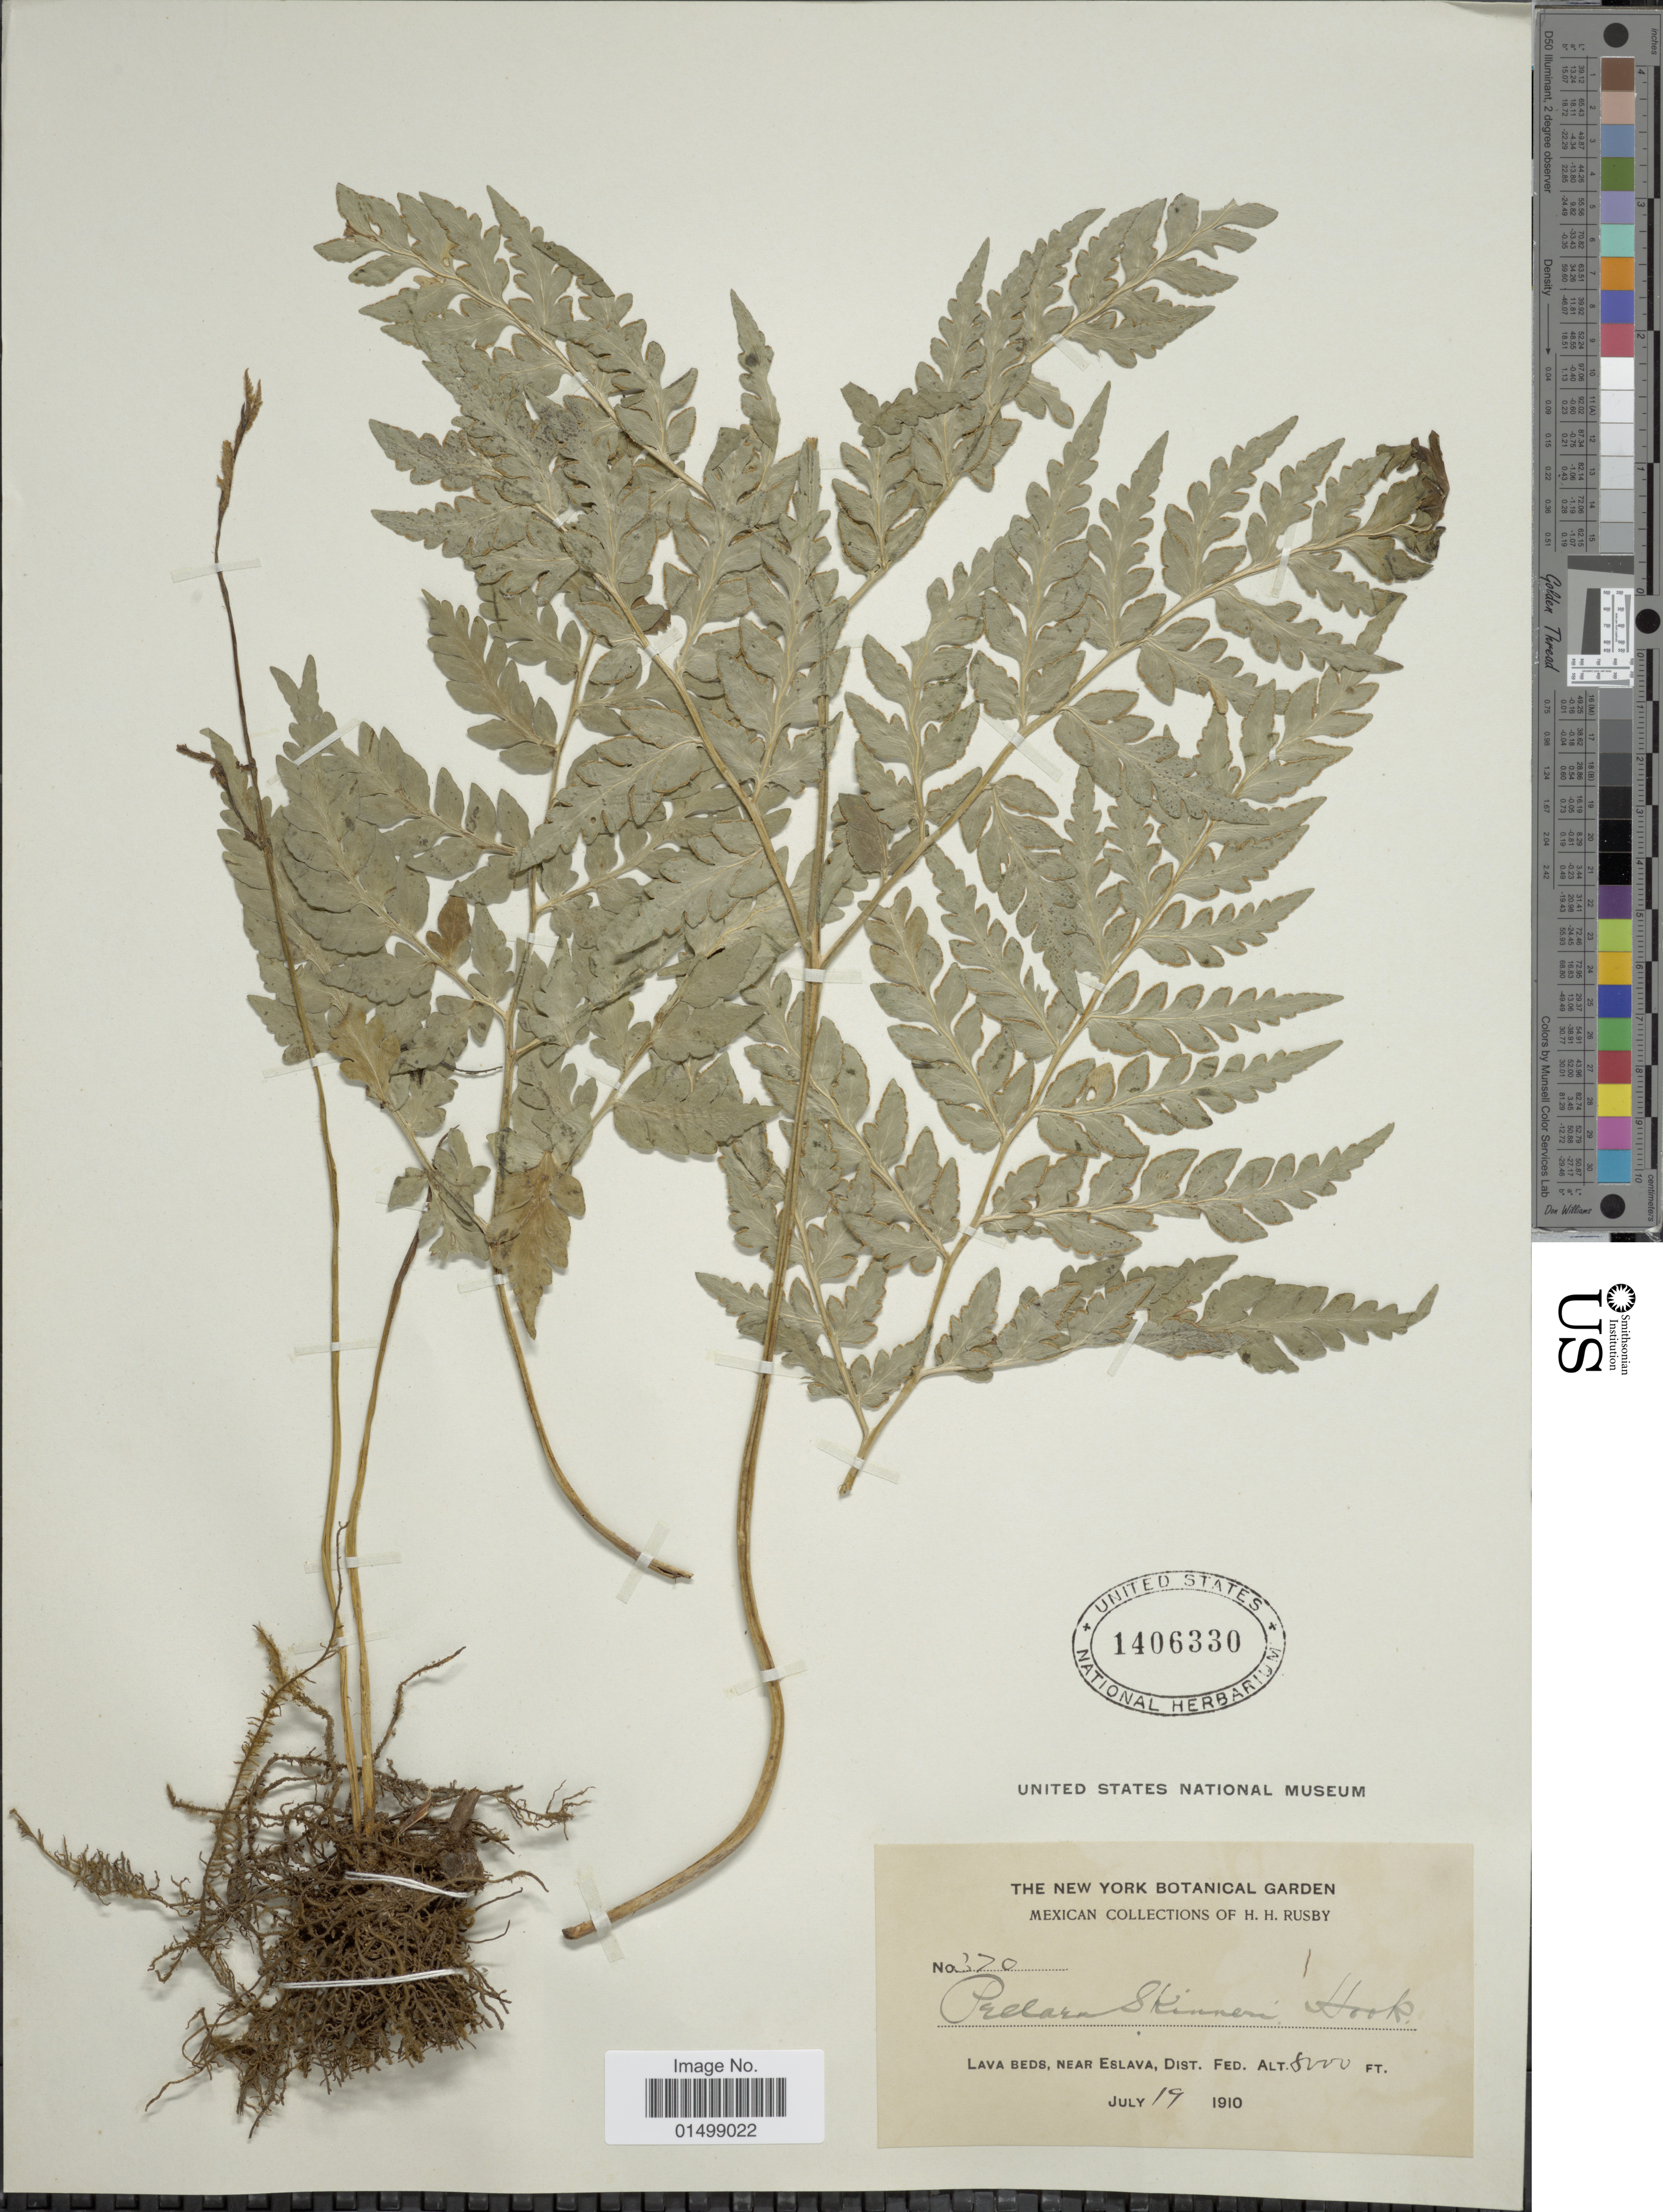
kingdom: Plantae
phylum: Tracheophyta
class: Polypodiopsida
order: Polypodiales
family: Pteridaceae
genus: Cheilanthes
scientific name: Cheilanthes skinneri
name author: (Hook.) T. Moore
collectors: H. H. Rusby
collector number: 370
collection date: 1910-07-19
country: Mexico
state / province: Distrito Federal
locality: Lava beds, near Eslava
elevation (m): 2438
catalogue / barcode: US 14706330